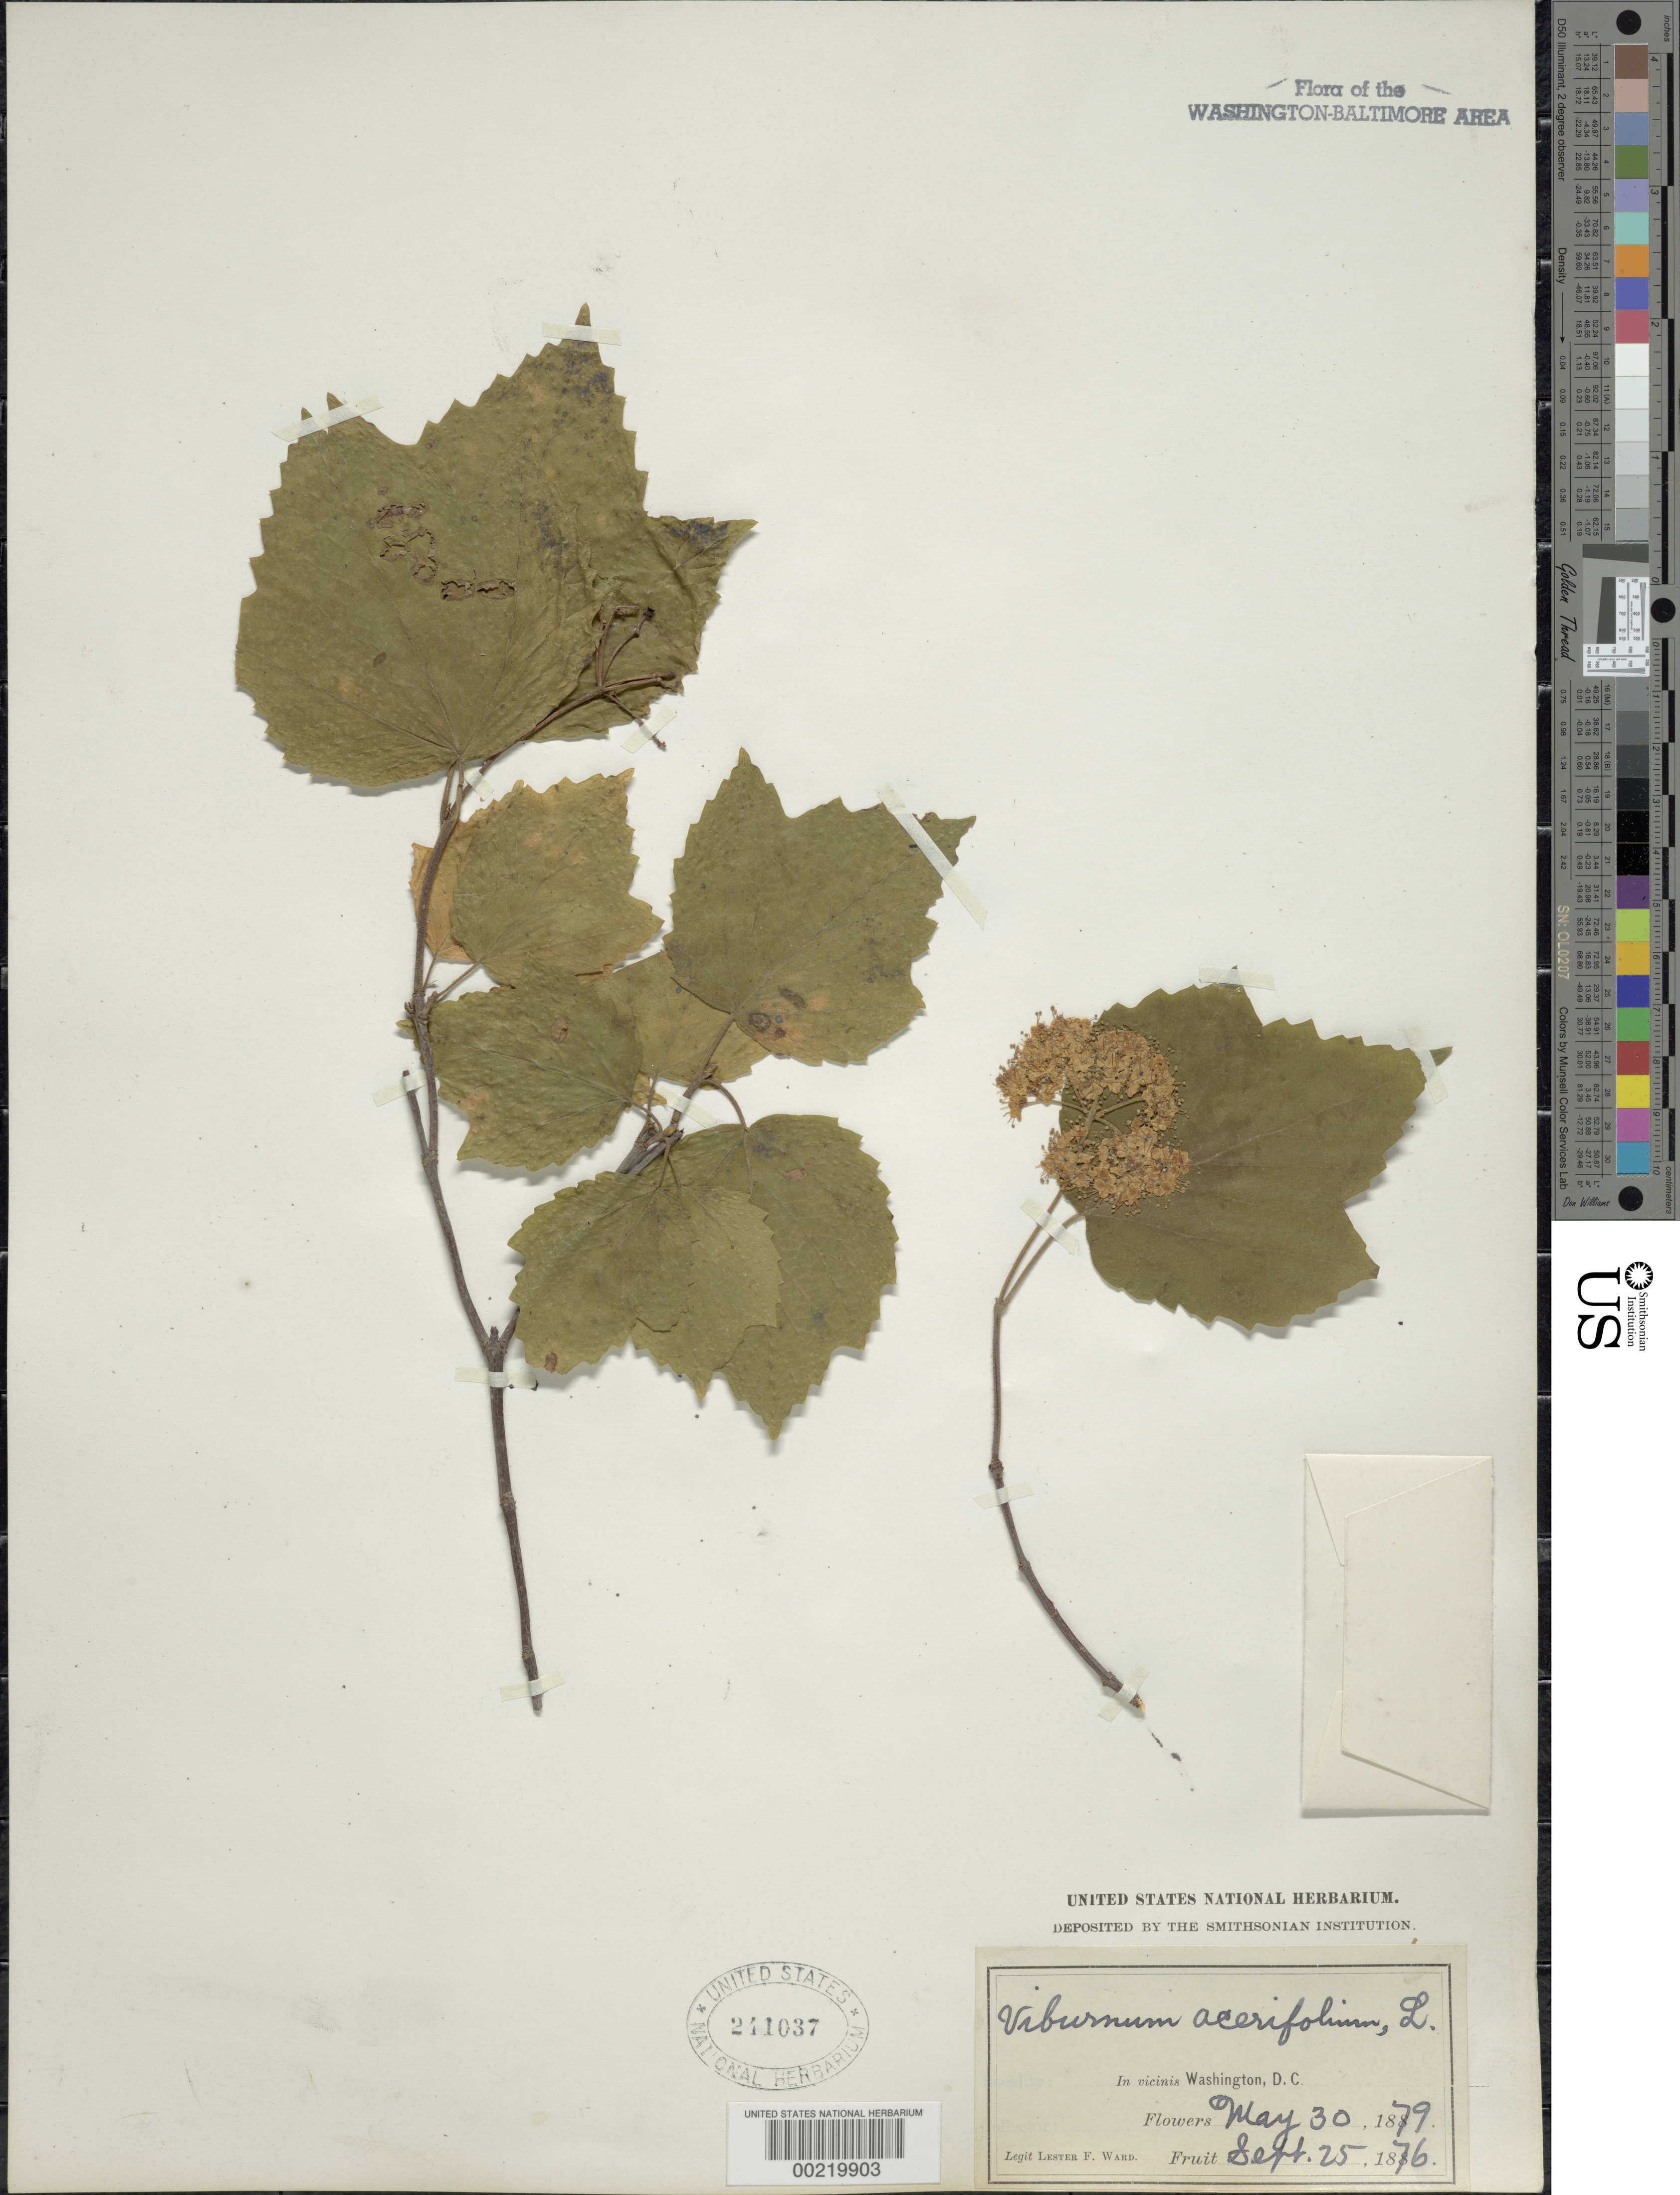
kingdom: Plantae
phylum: Tracheophyta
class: Magnoliopsida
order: Dipsacales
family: Viburnaceae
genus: Viburnum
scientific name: Viburnum acerifolium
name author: L.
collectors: L. F. Ward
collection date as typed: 30 May 1879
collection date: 1879-05-30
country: United States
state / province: District of Columbia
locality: Washington DC Area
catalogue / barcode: US 241037